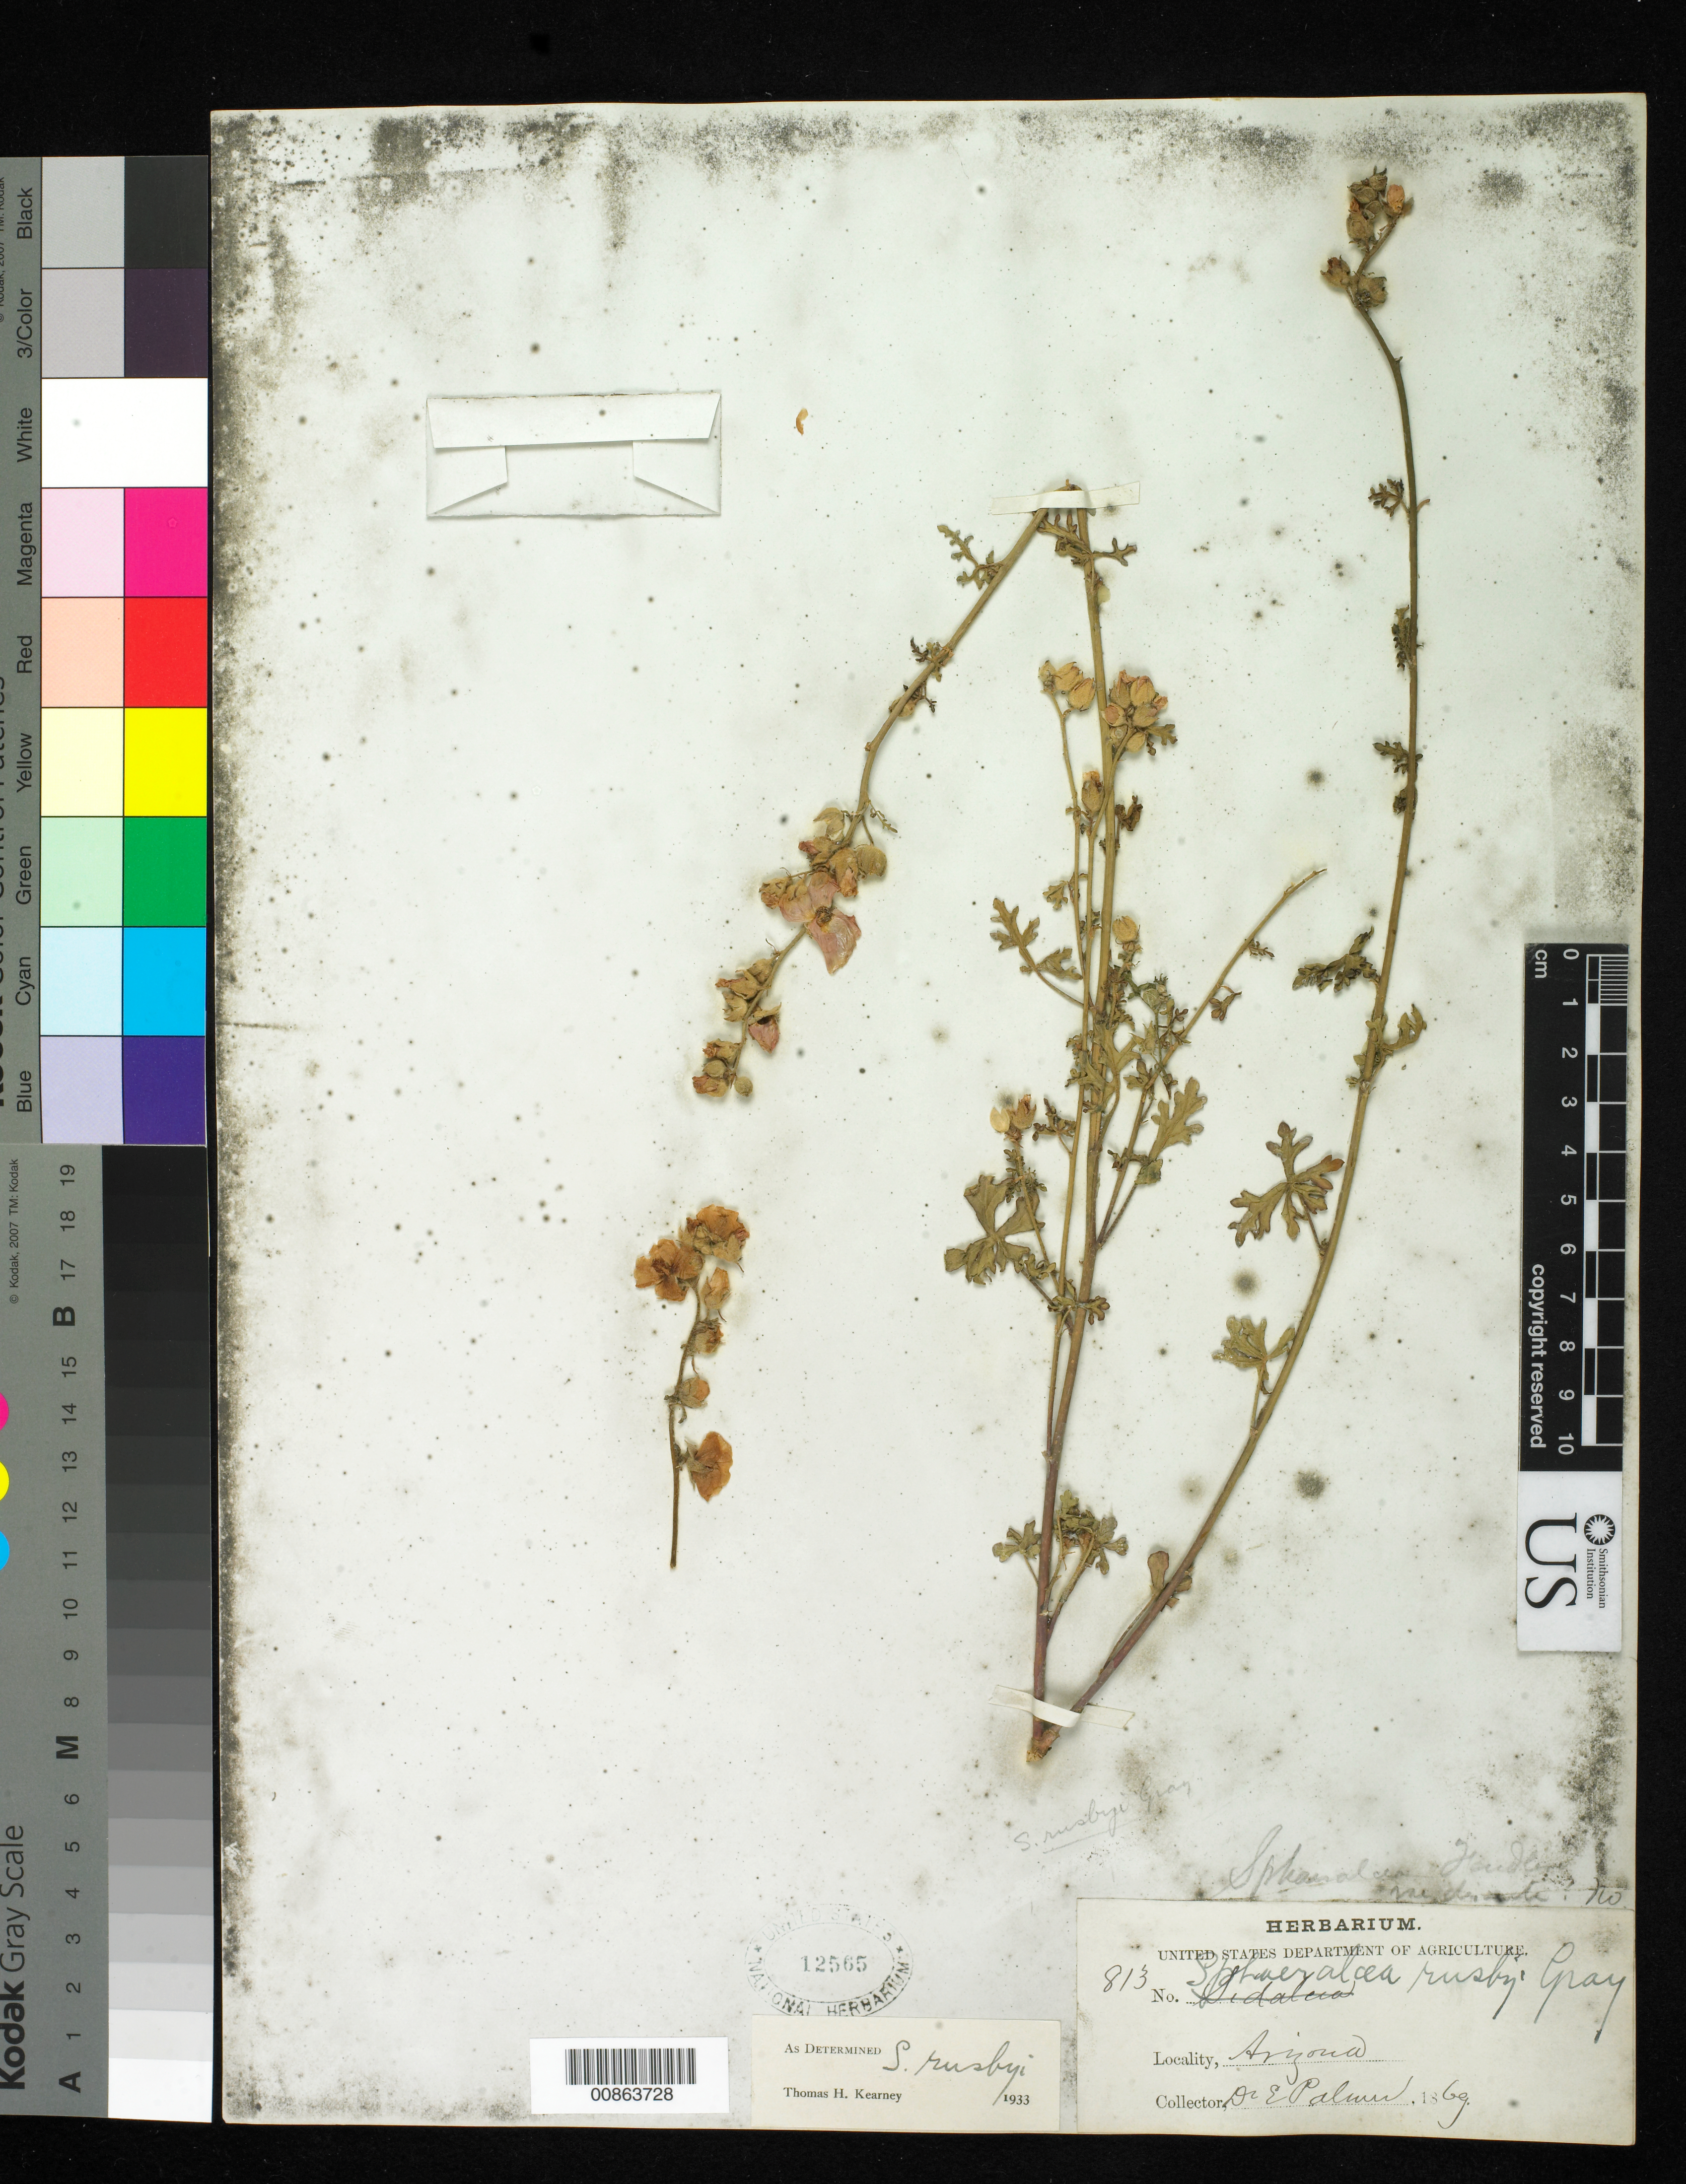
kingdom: Plantae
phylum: Tracheophyta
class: Magnoliopsida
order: Malvales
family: Malvaceae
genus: Sphaeralcea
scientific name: Sphaeralcea rusbyi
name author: A. Gray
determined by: Kearney, T. H.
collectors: E. Palmer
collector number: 813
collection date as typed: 1869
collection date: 1869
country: United States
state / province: Arizona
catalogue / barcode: US 12565